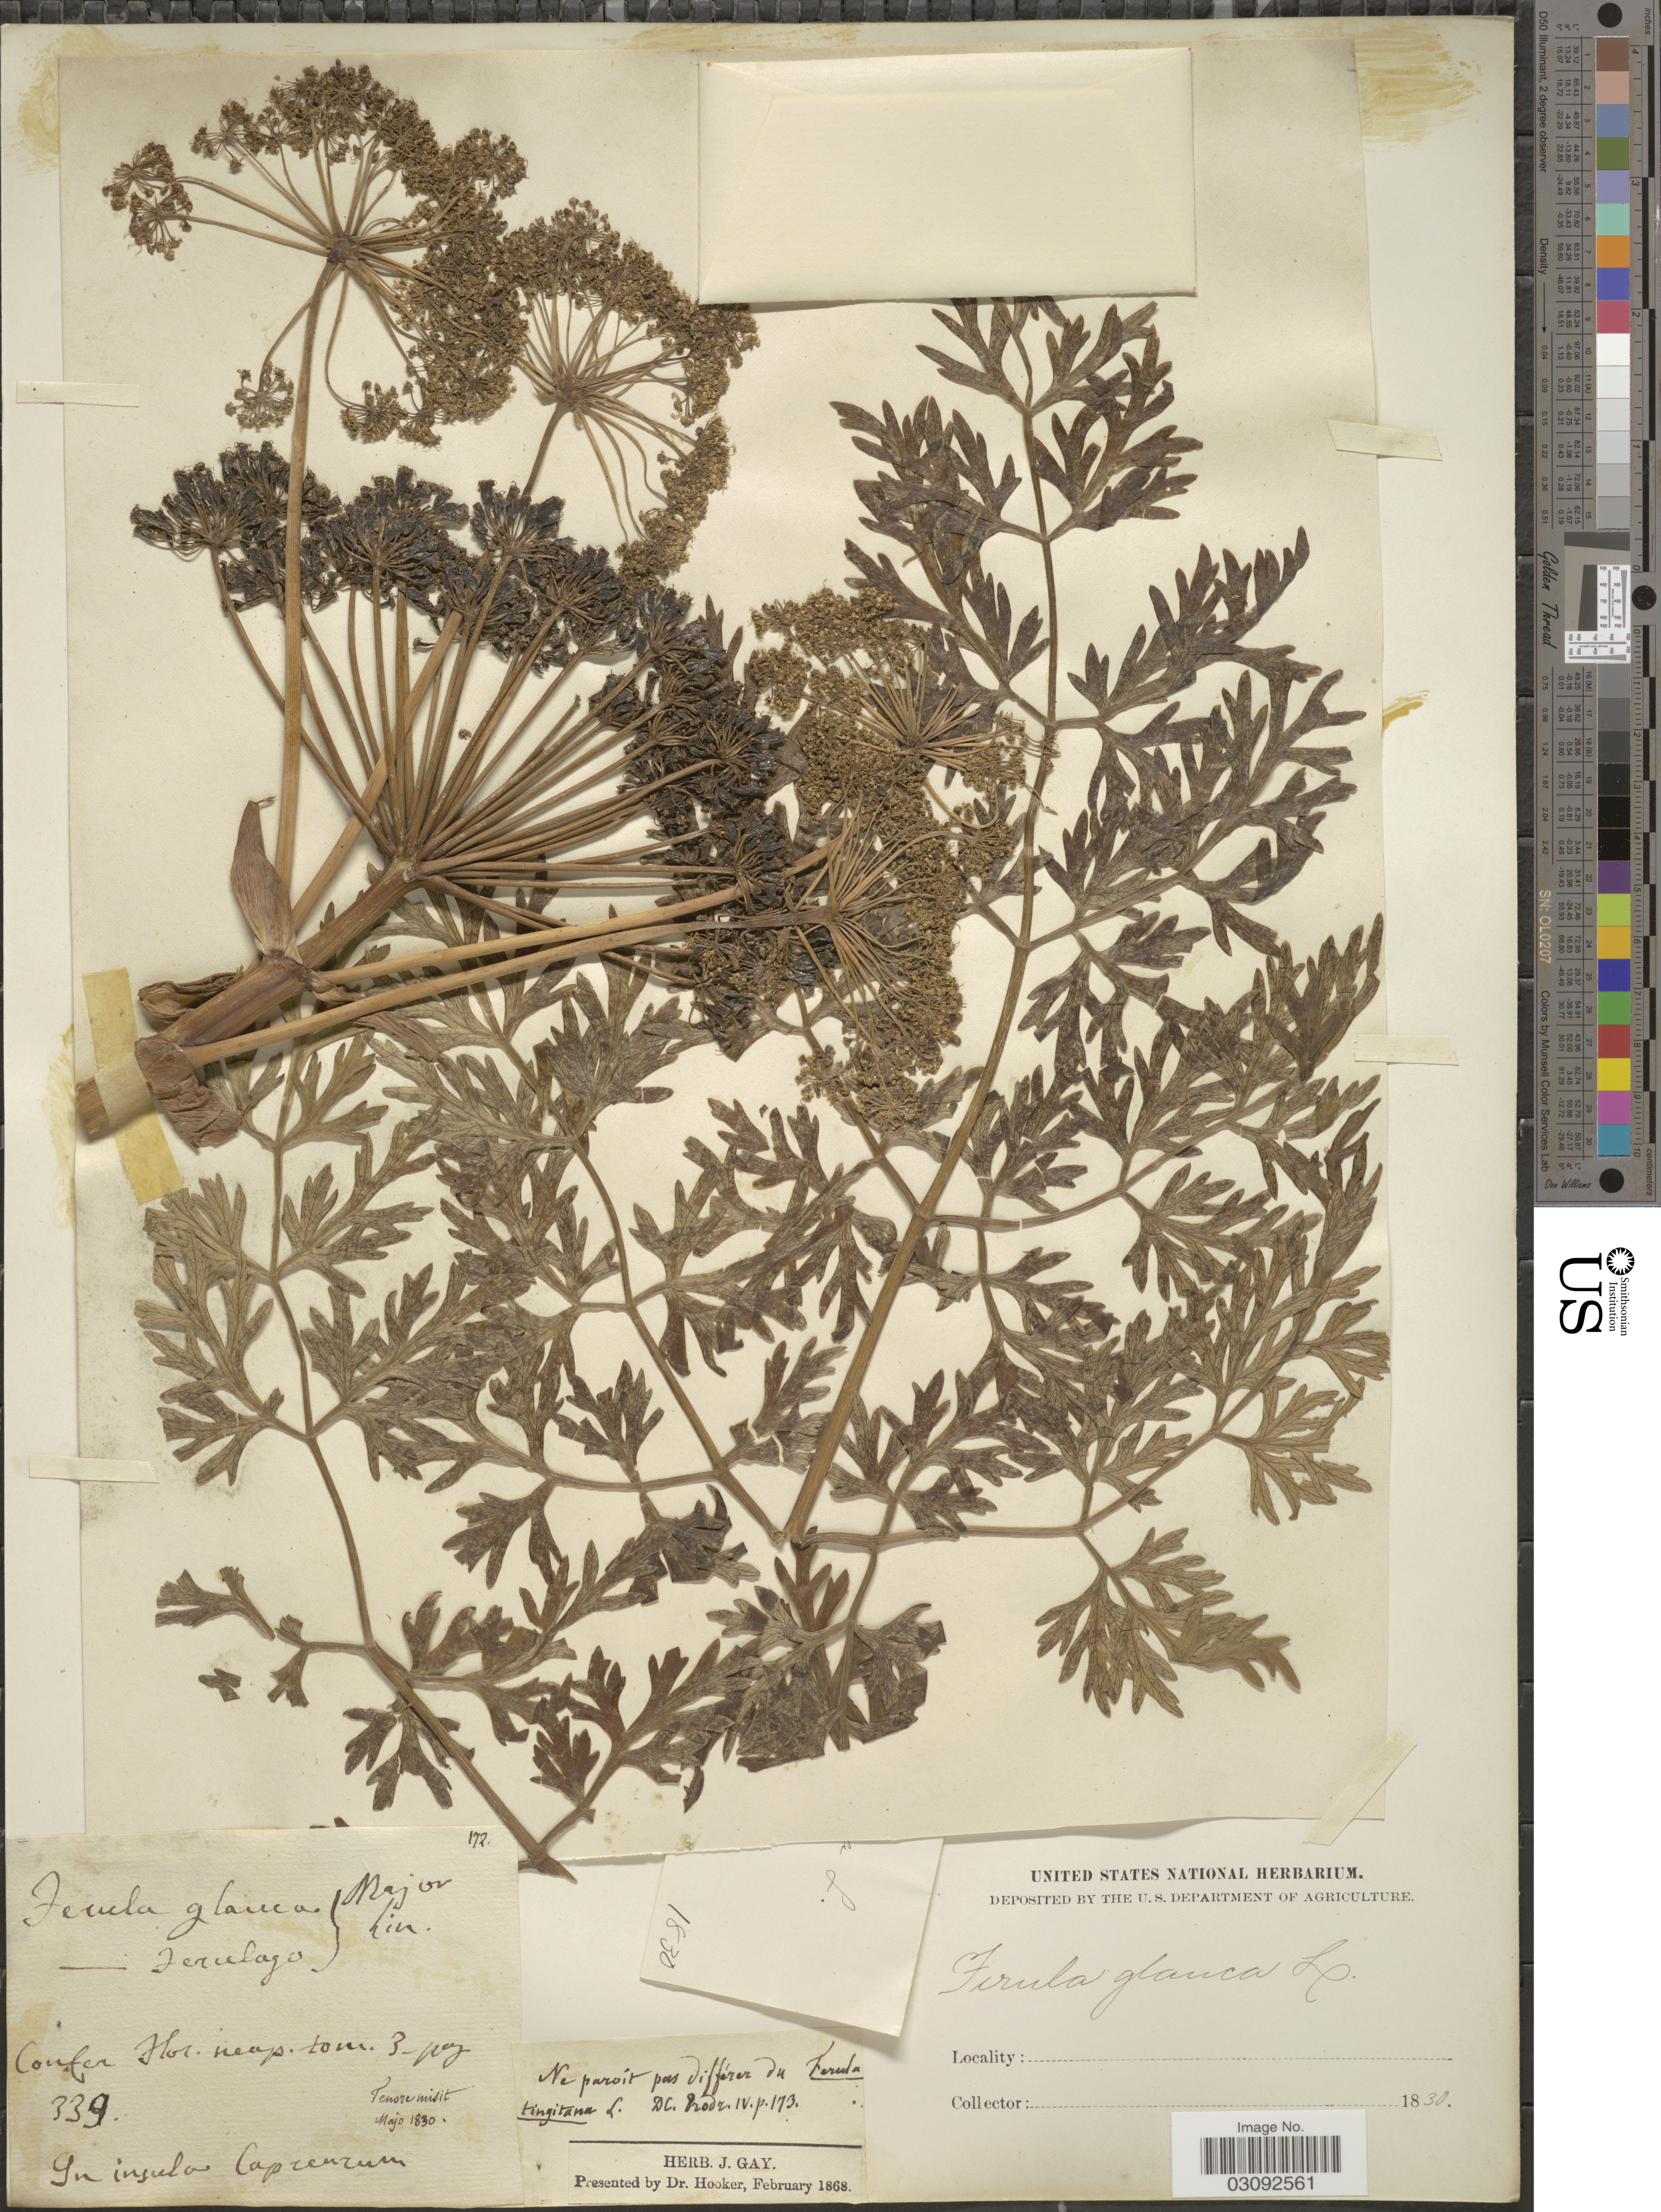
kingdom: Plantae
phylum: Tracheophyta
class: Magnoliopsida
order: Apiales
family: Apiaceae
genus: Ferula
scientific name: Ferula glauca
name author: L.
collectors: ex herb. United States National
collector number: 172?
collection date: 1830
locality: In insula Caprenrum.